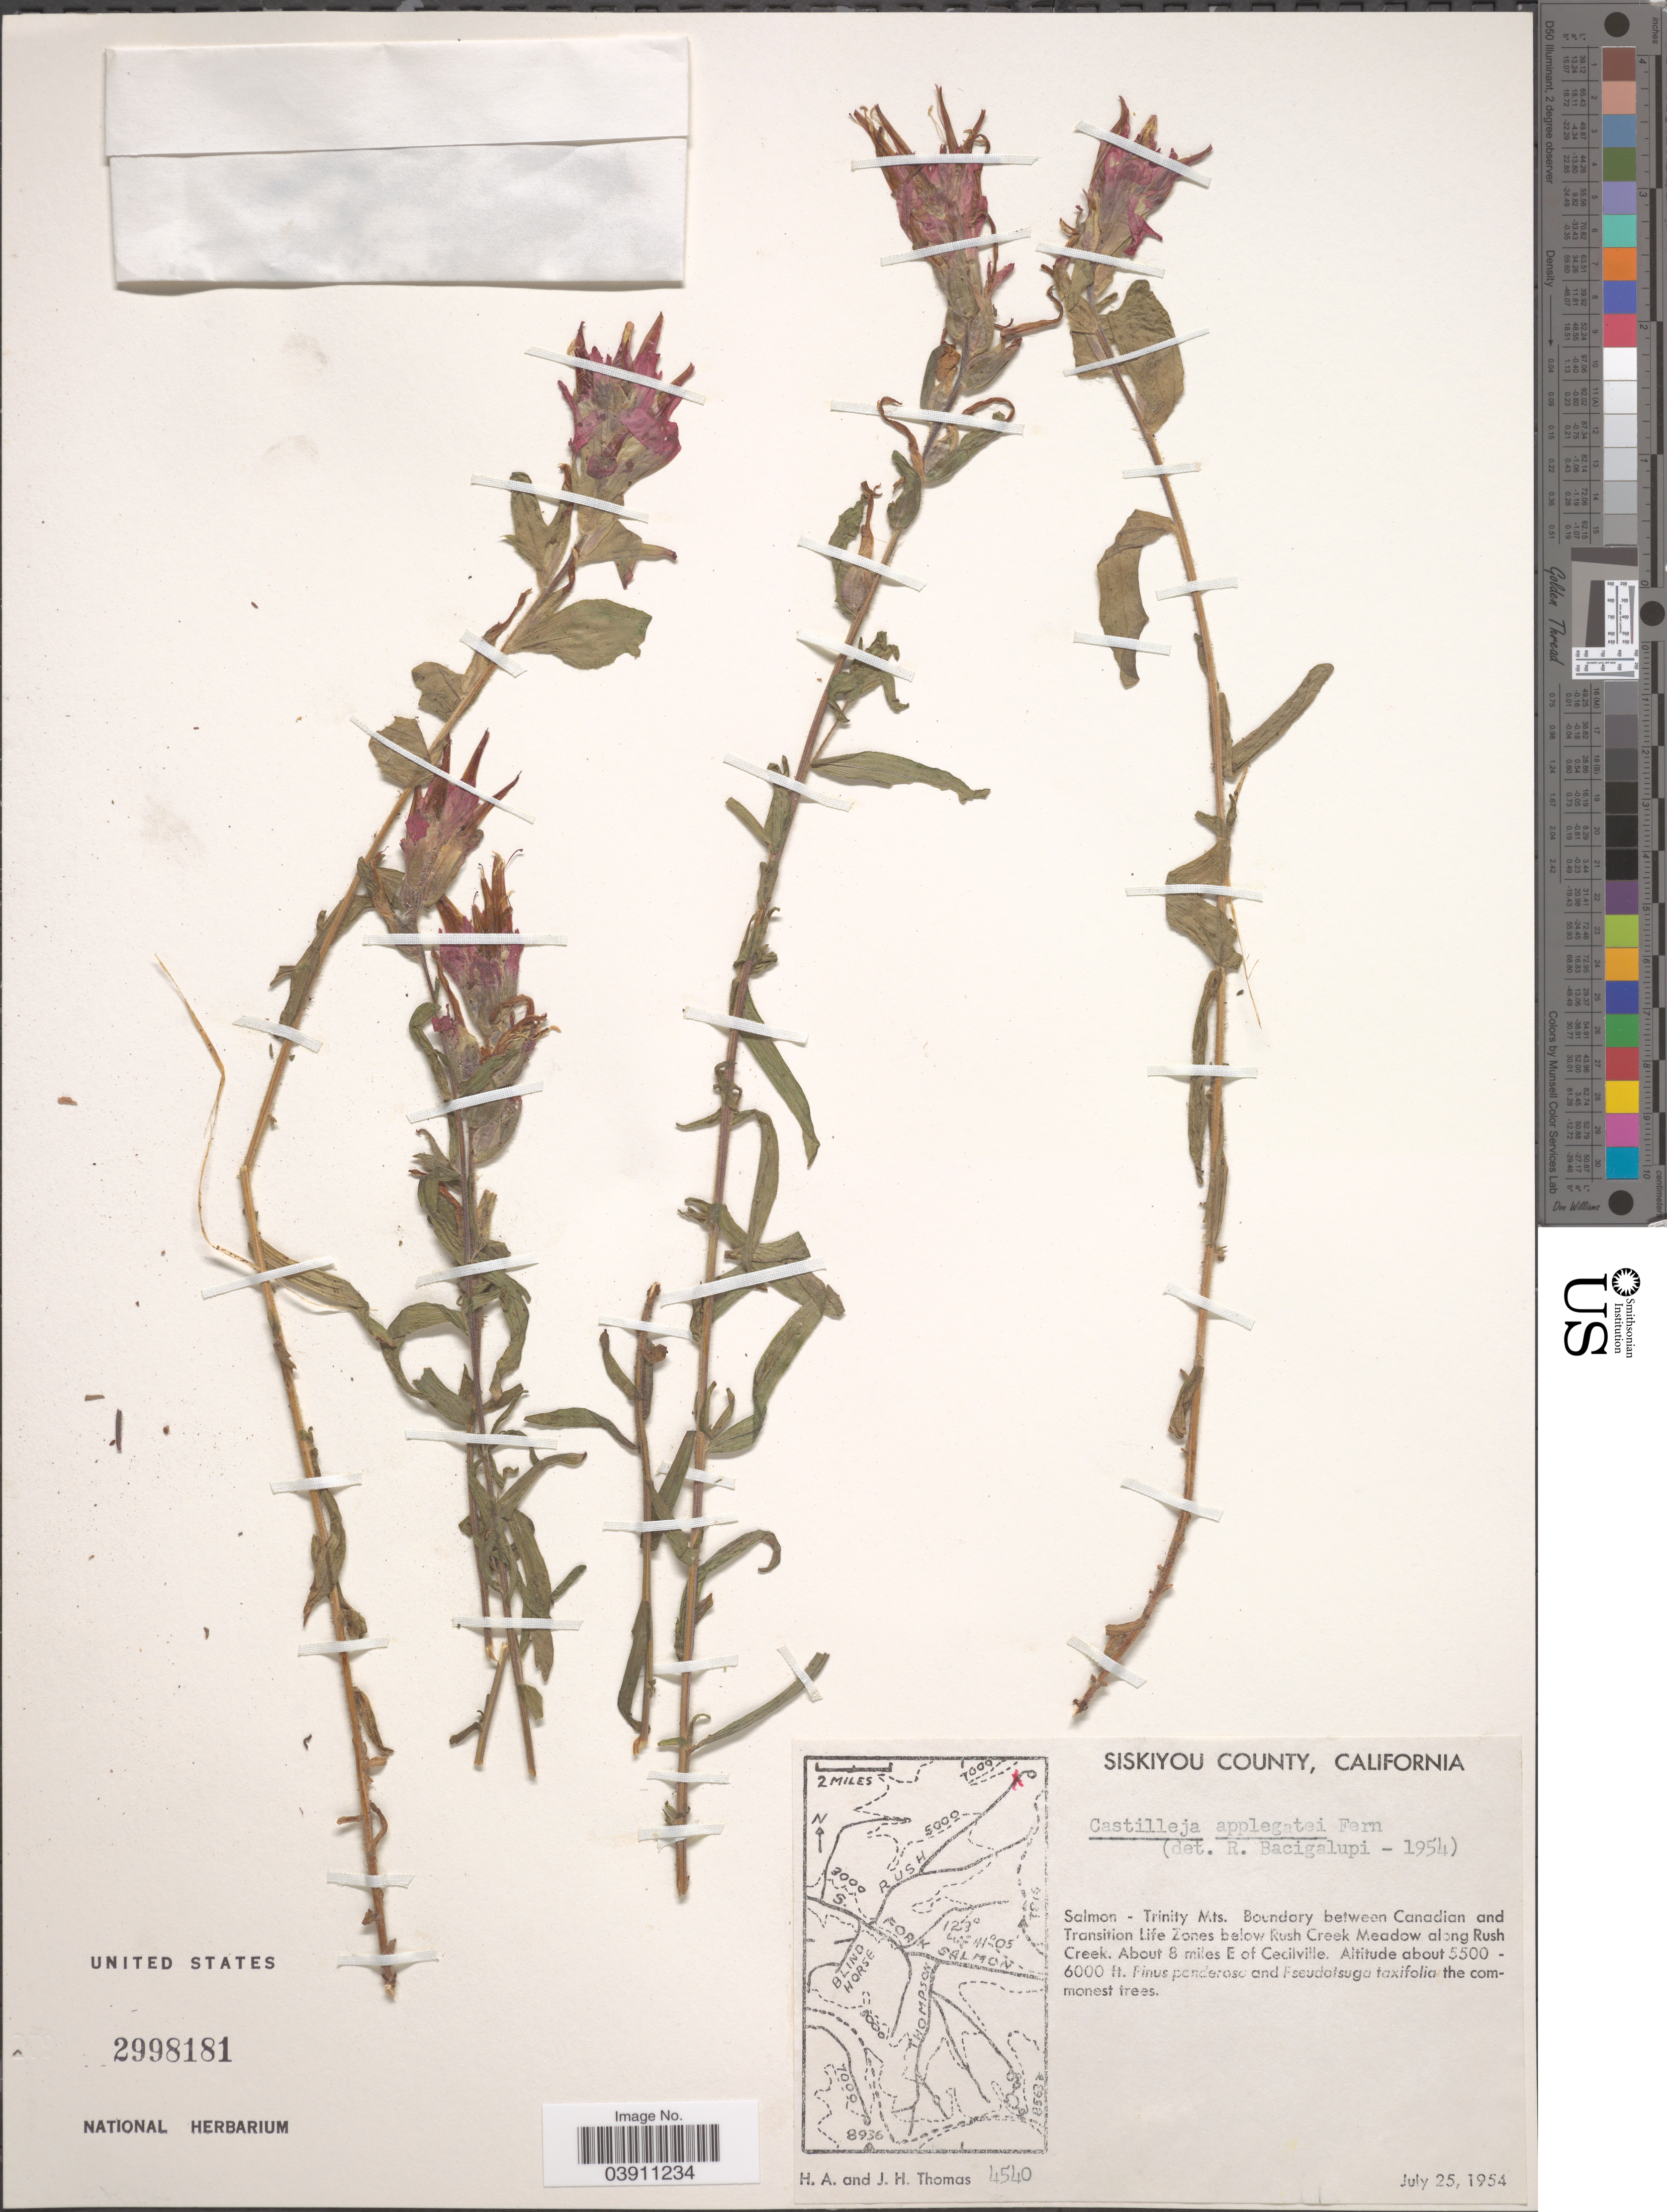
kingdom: Plantae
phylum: Tracheophyta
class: Magnoliopsida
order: Lamiales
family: Orobanchaceae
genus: Castilleja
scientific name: Castilleja applegatei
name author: Fernald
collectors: H. Thomas & J. H. Thomas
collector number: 4540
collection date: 1954-07-25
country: United States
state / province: California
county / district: Siskiyou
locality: Siskiyou County. Salmon - Trinity Mts. Boundary between Canadian and Transition Life Zone below Rush Creek Meadow along Rush Creek. About 8 miles E of Cecilville.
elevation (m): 1676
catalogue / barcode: US 2998181